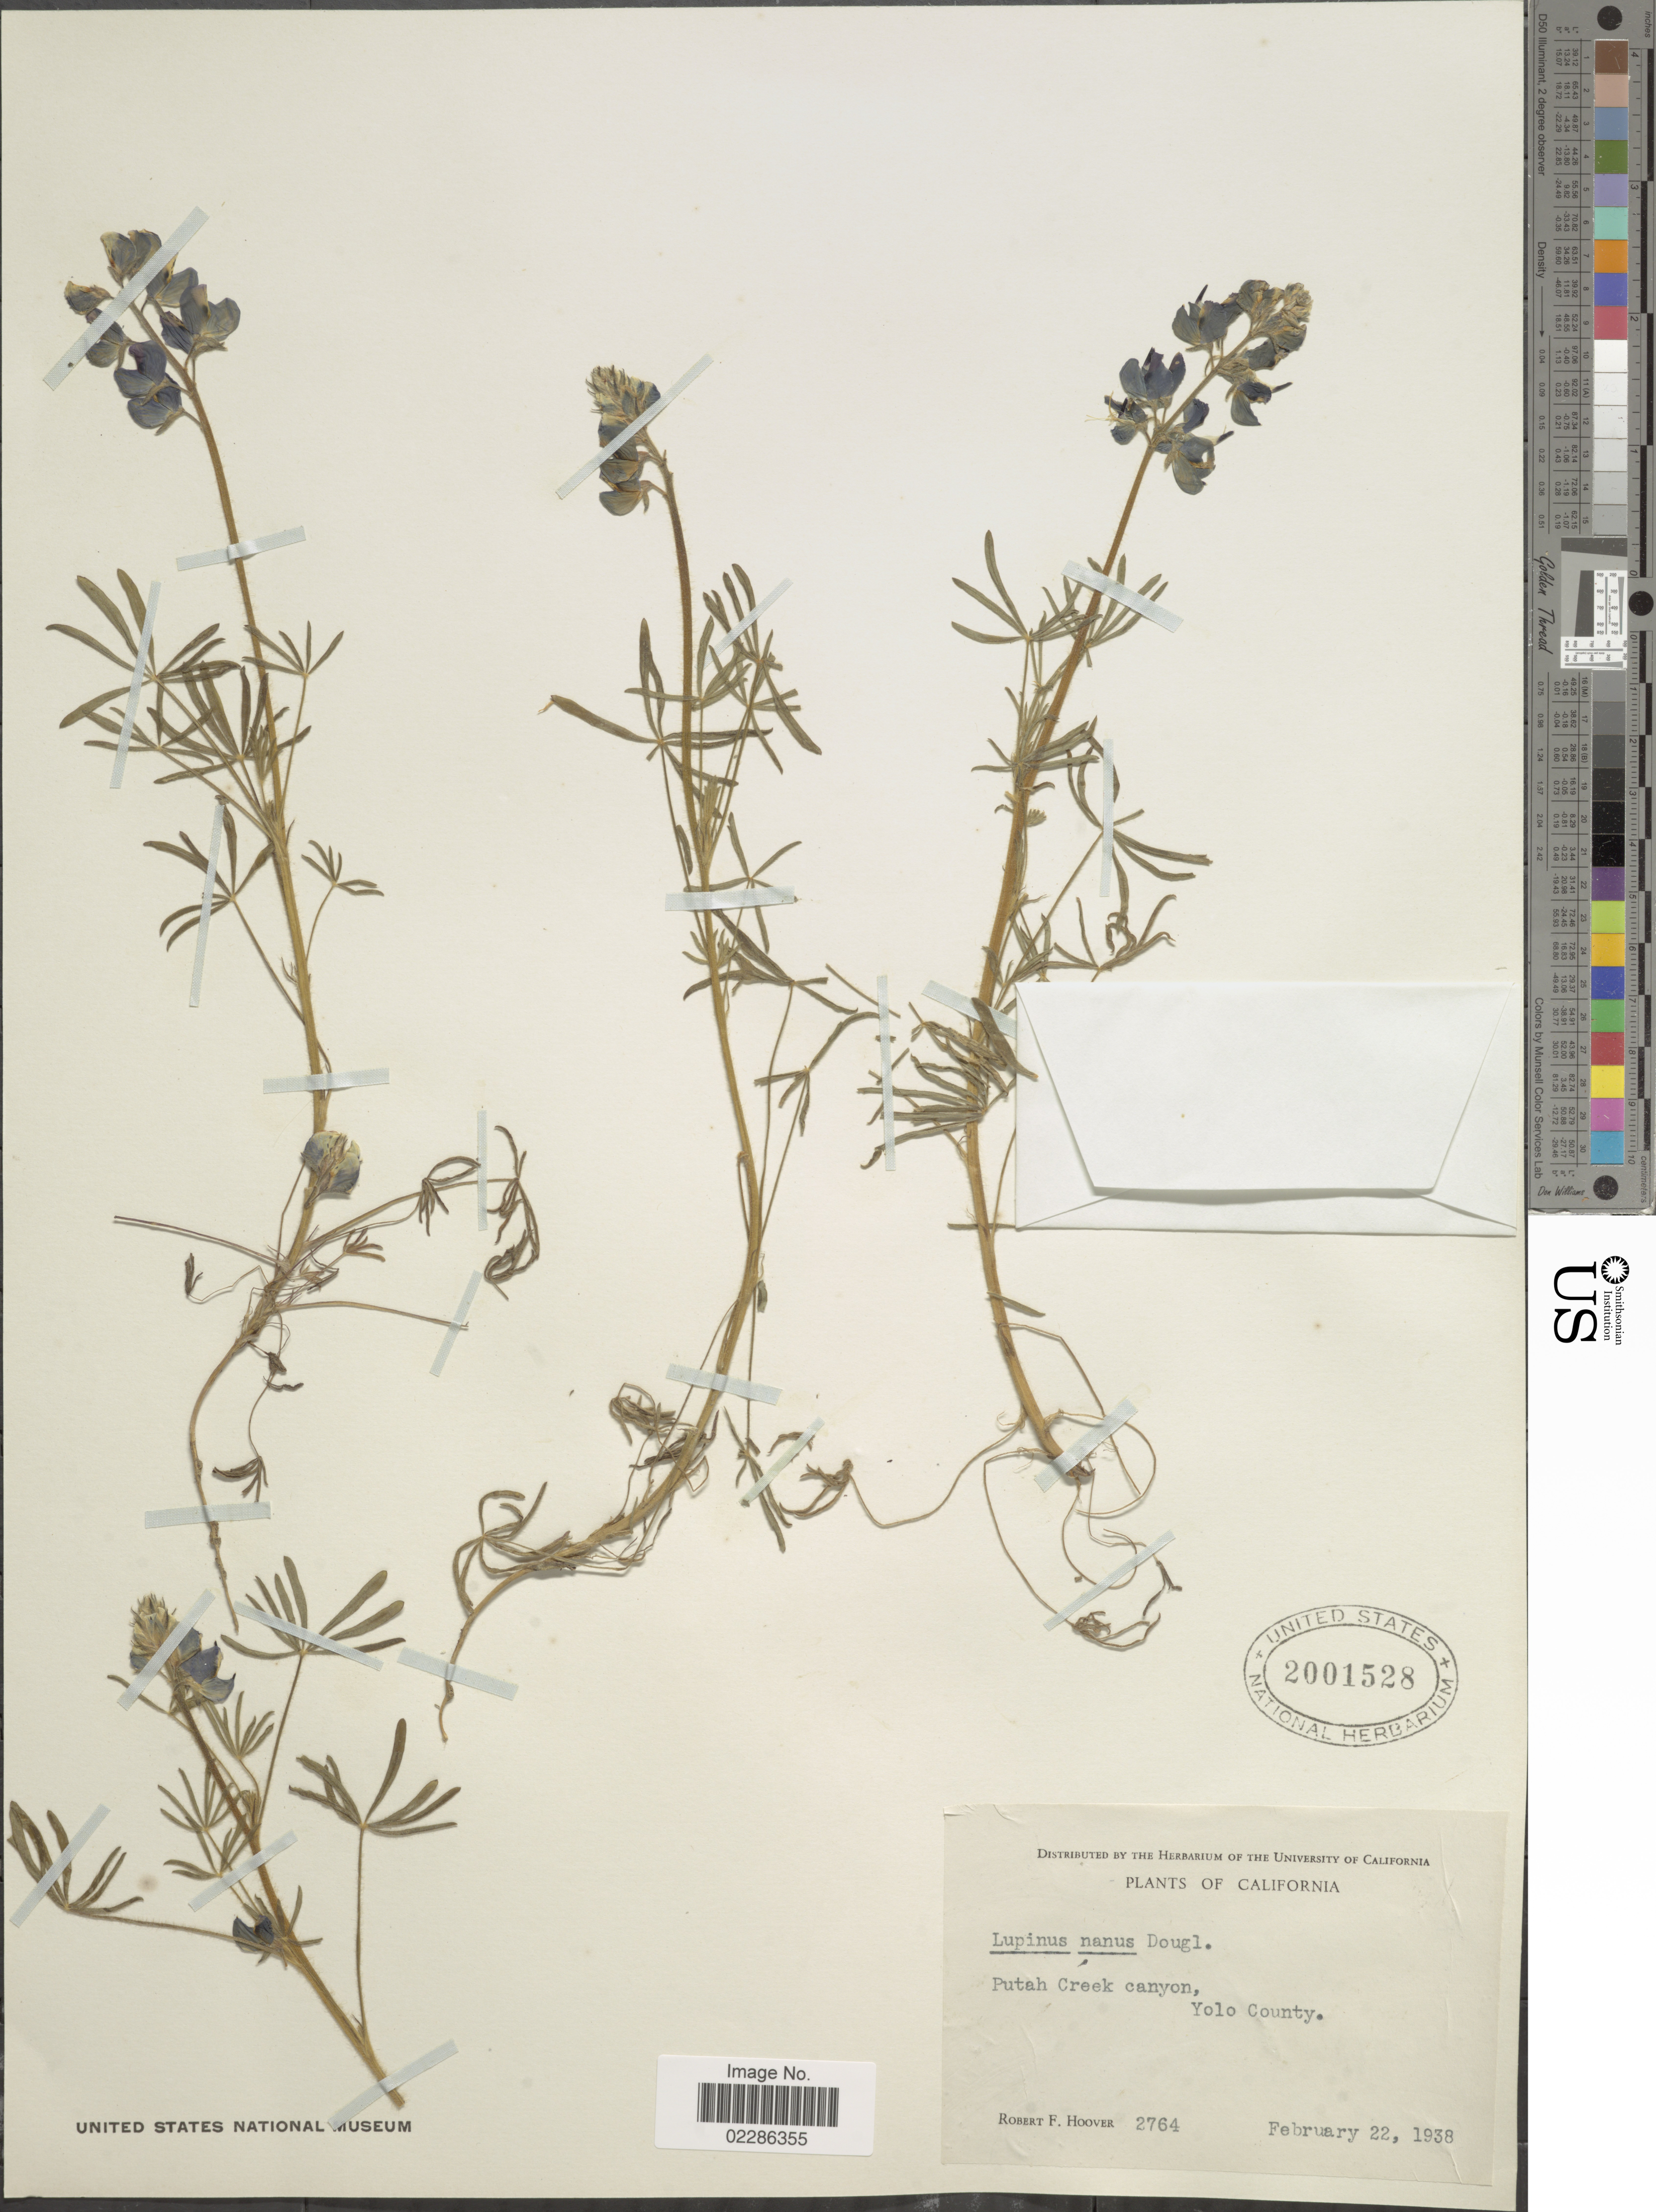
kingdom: Plantae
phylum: Tracheophyta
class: Magnoliopsida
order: Fabales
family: Fabaceae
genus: Lupinus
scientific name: Lupinus nanus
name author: Douglas ex Benth.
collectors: R. F. Hoover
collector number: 2764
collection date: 1938-02-22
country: United States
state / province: California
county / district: Yolo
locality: Putah Creek canyon, Yolo County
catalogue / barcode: US 2001528